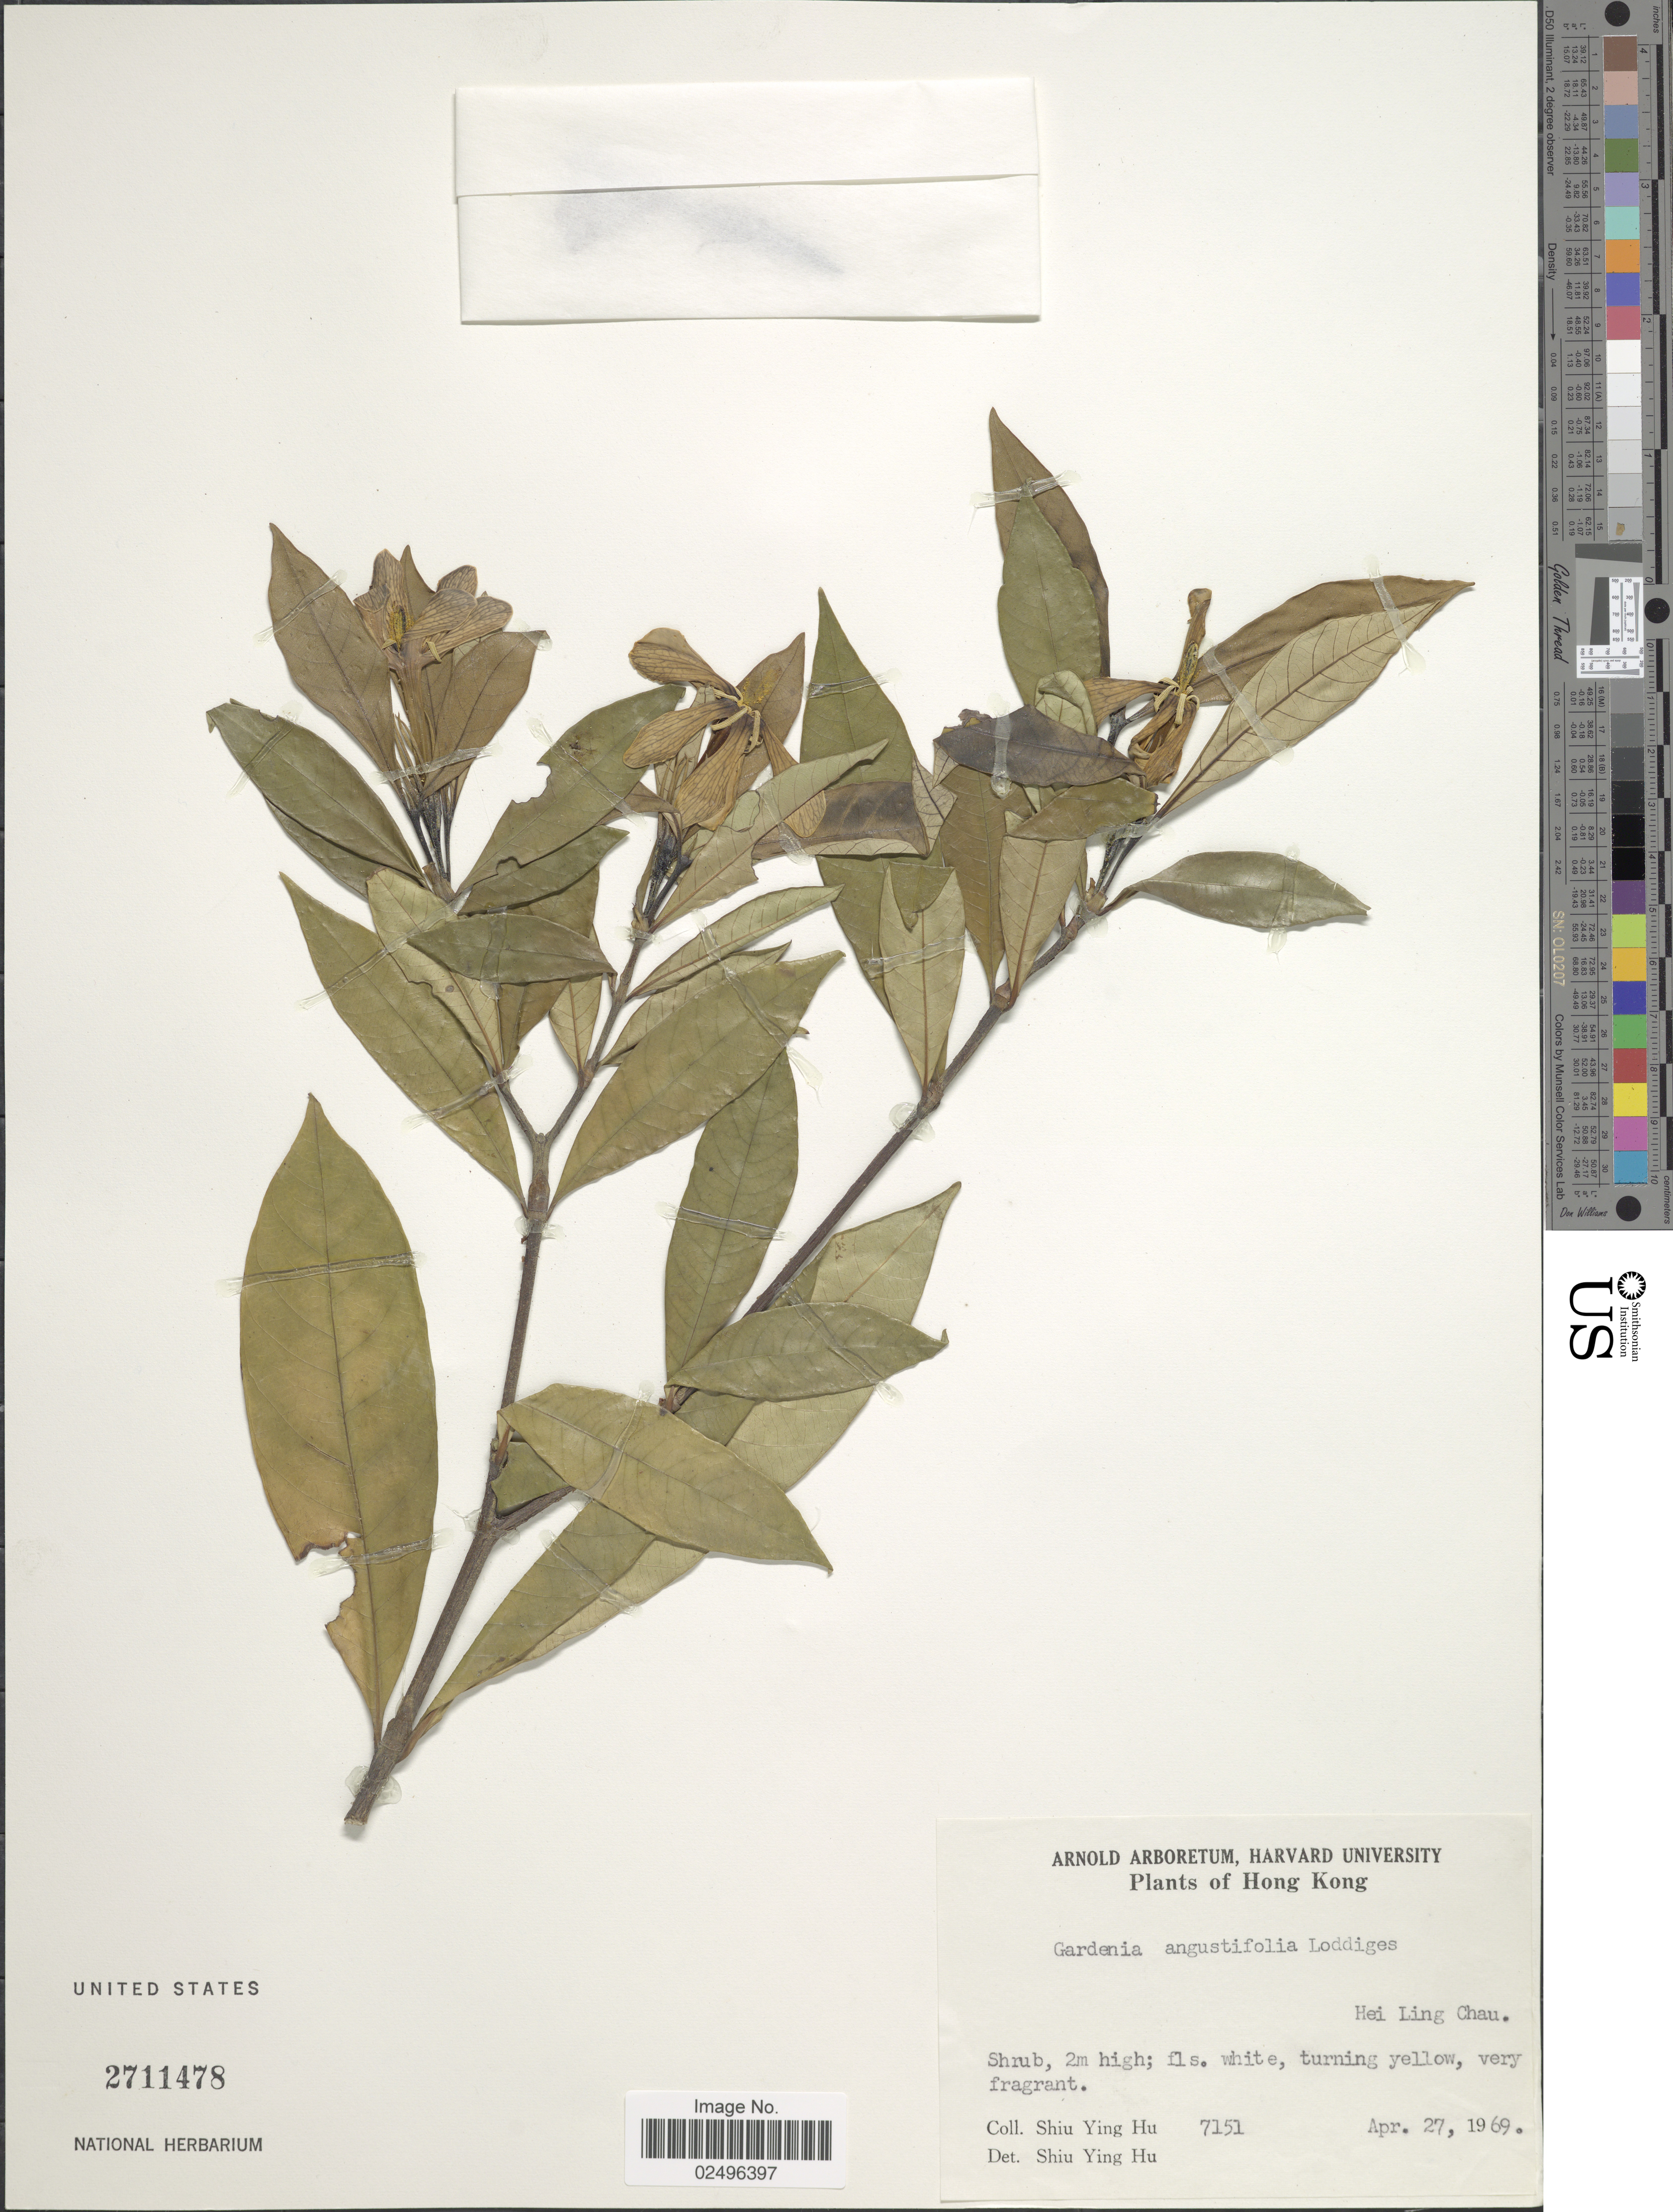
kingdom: Plantae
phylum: Tracheophyta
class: Magnoliopsida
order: Gentianales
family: Rubiaceae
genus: Gardenia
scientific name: Gardenia angustifolia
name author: Lodd.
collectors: S. Y. Hu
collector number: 7151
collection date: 1969-04-27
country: China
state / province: Hong Kong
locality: Hong Kong, Hei Ling Chau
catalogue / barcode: US 2711478